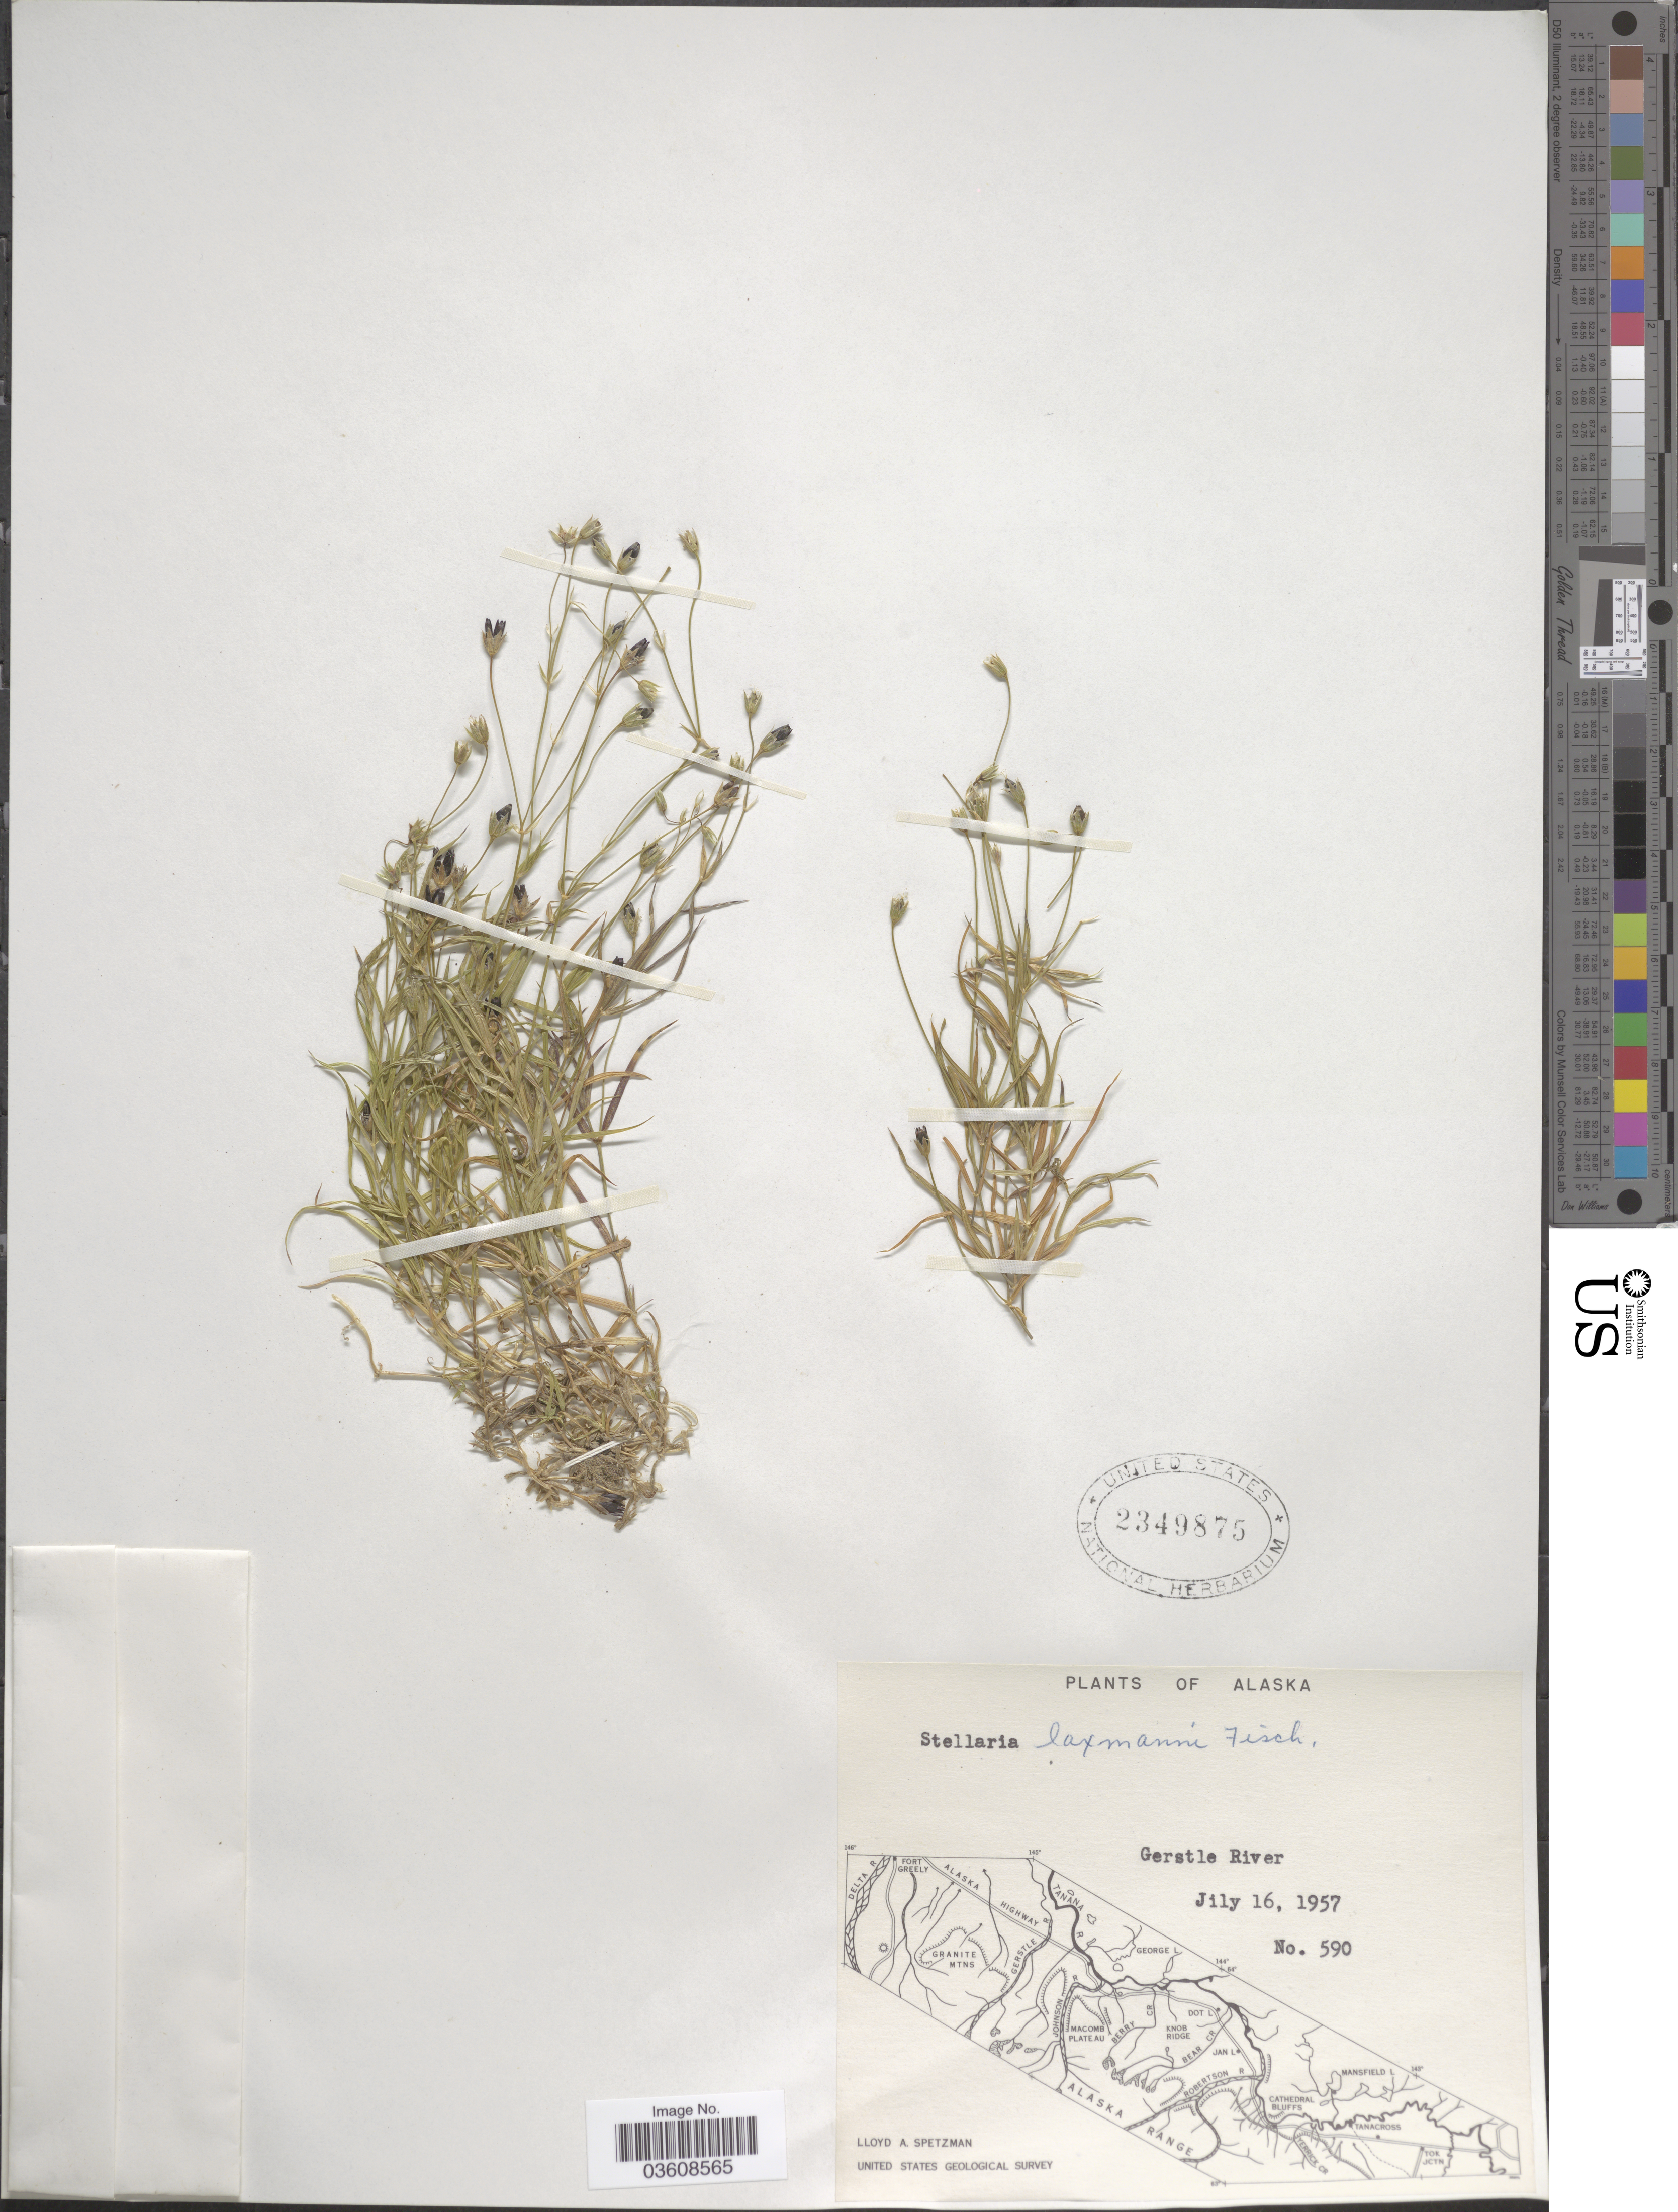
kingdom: Plantae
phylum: Tracheophyta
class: Magnoliopsida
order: Caryophyllales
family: Caryophyllaceae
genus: Stellaria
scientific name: Stellaria laxmannii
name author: Fisch. ex Ser.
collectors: L. Spetzman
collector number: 590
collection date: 1957-07-16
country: United States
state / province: Alaska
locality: Gerstle River.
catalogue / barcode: US 2349875